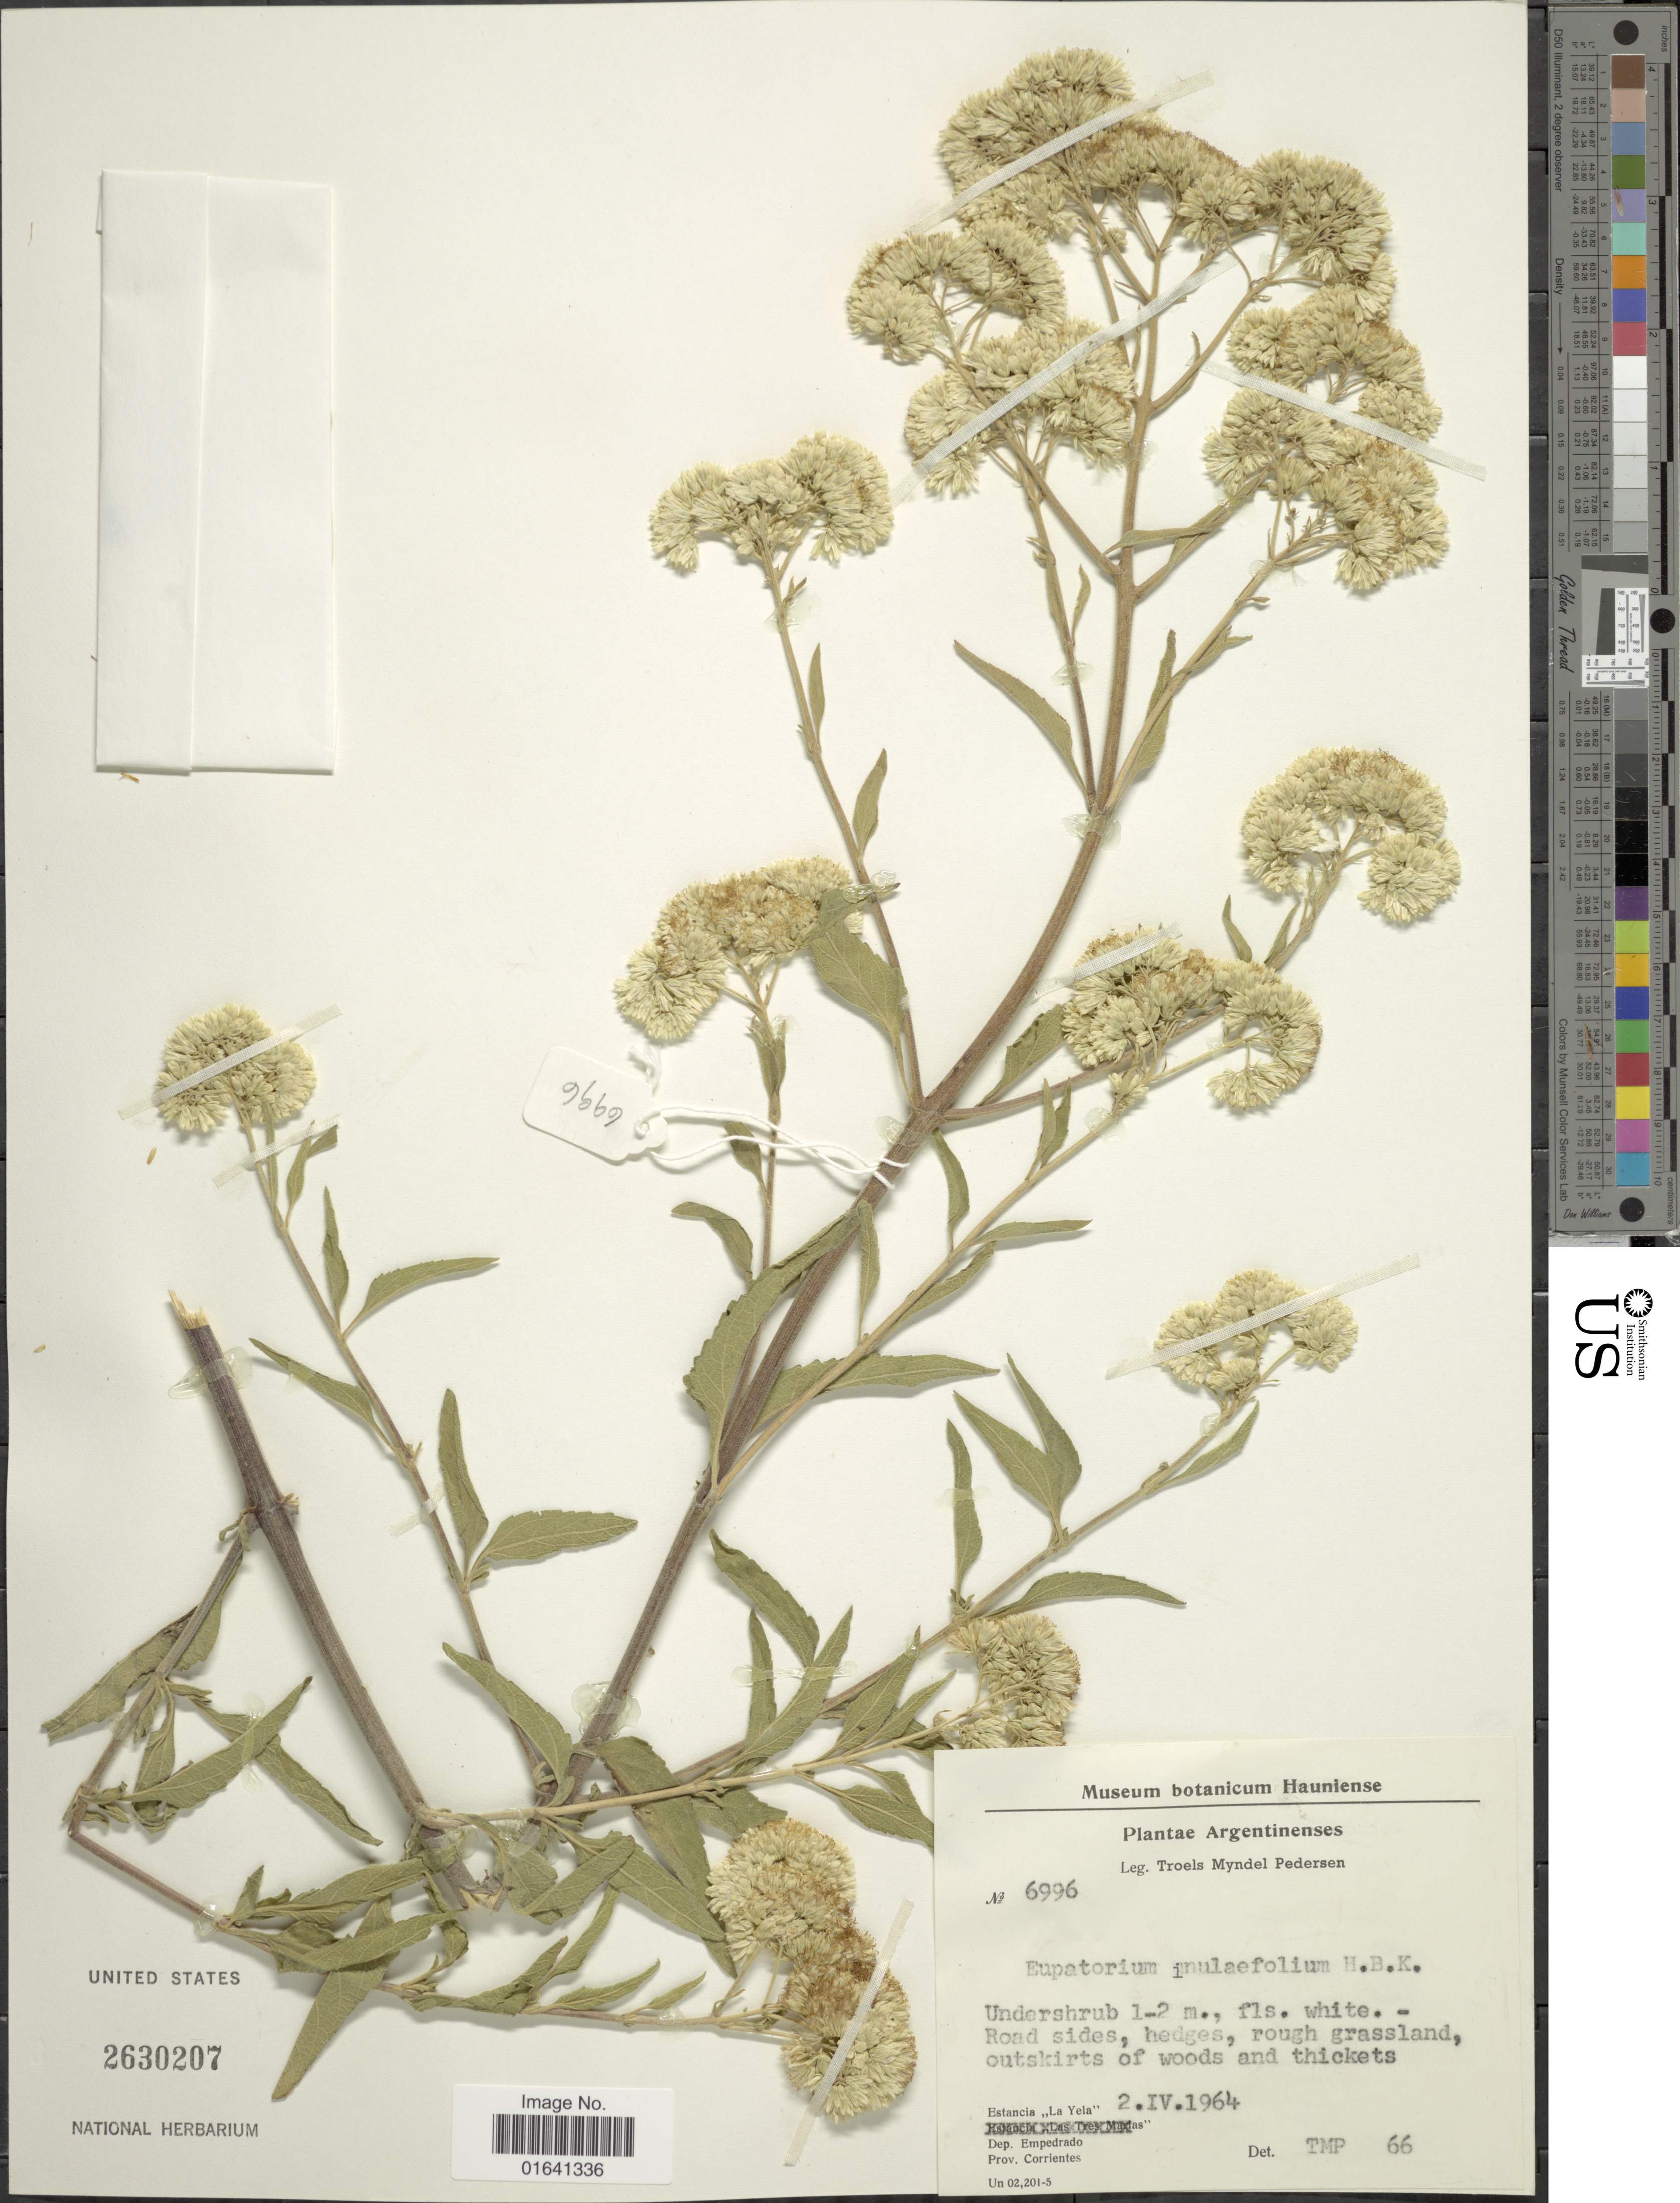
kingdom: Plantae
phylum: Tracheophyta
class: Magnoliopsida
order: Asterales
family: Asteraceae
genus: Austroeupatorium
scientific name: Austroeupatorium inulaefolium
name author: (Kunth) R.M. King & H. Rob.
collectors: T. Pederson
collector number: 6996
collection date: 1964-04-02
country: Argentina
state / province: Corrientes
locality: Road sides, hedges, rough grassland, outskirts of woods and thickets, Estancia ,,La Yela', Dep. Empedrado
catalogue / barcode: US 2630207